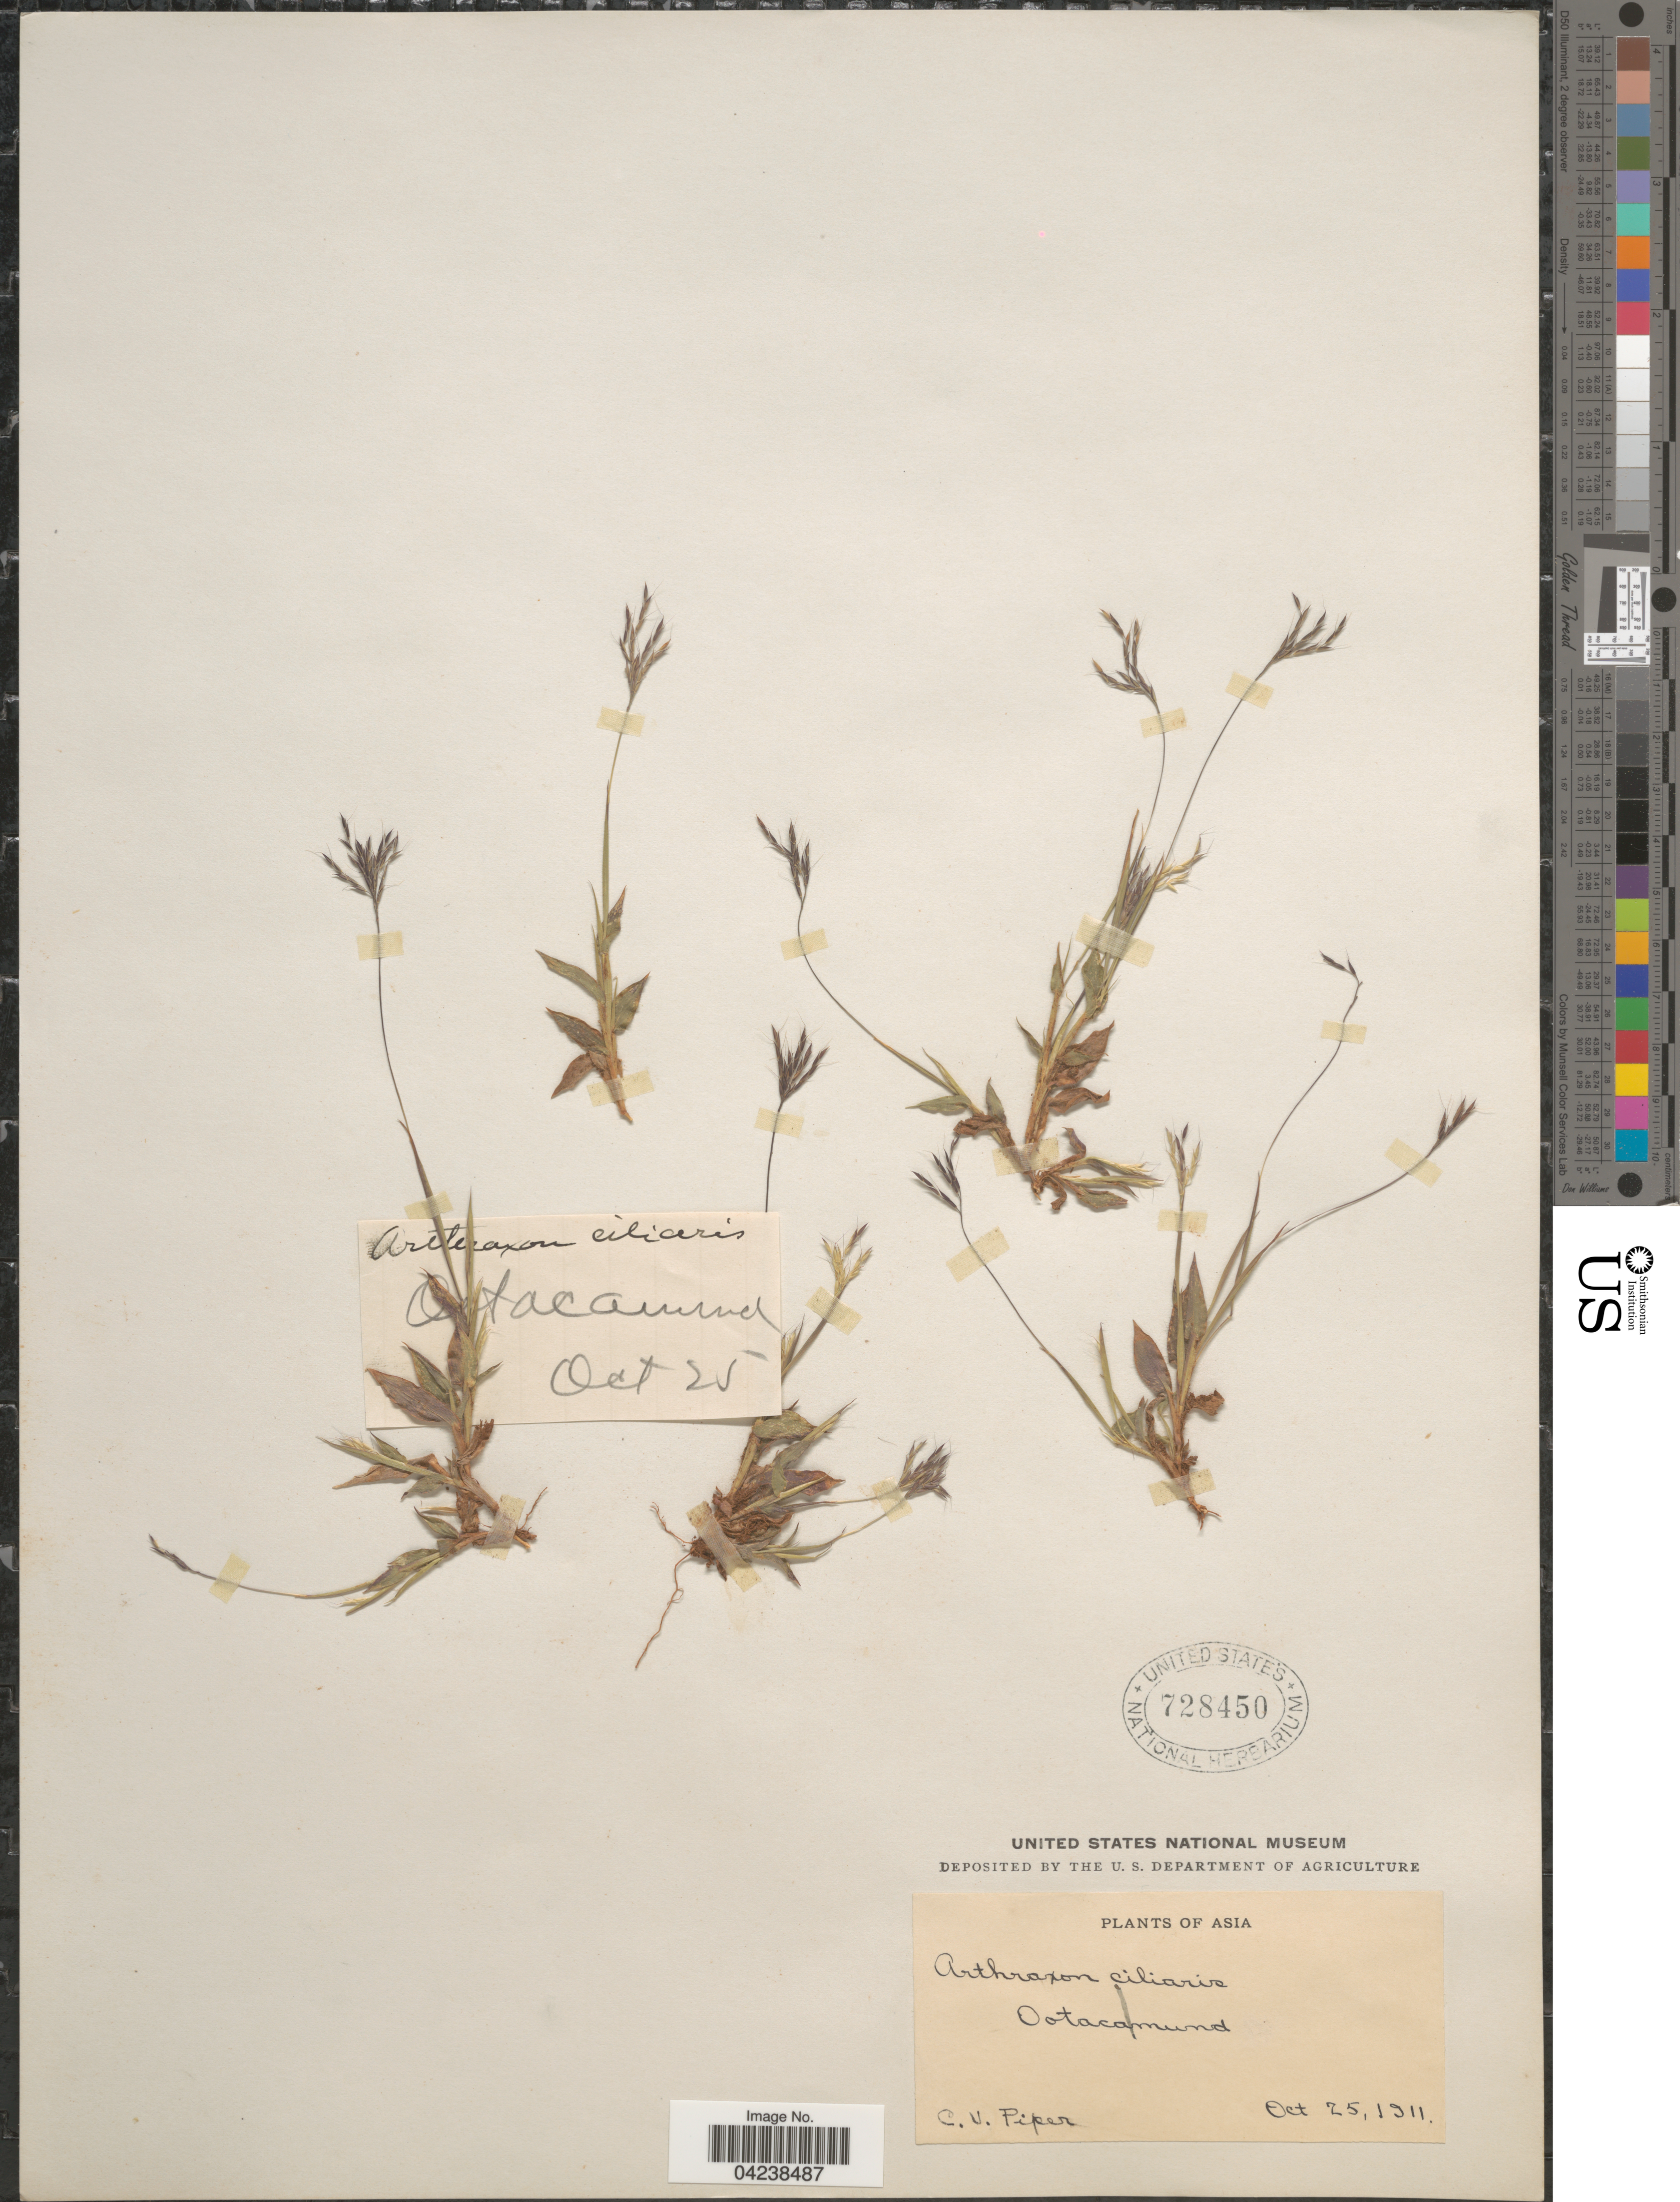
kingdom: Plantae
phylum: Tracheophyta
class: Liliopsida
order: Poales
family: Poaceae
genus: Arthraxon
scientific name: Arthraxon hispidus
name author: (Thunb.) Makino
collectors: C. V. Piper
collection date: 1911-10-25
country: India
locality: Asia. Ootacamund.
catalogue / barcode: US 728450